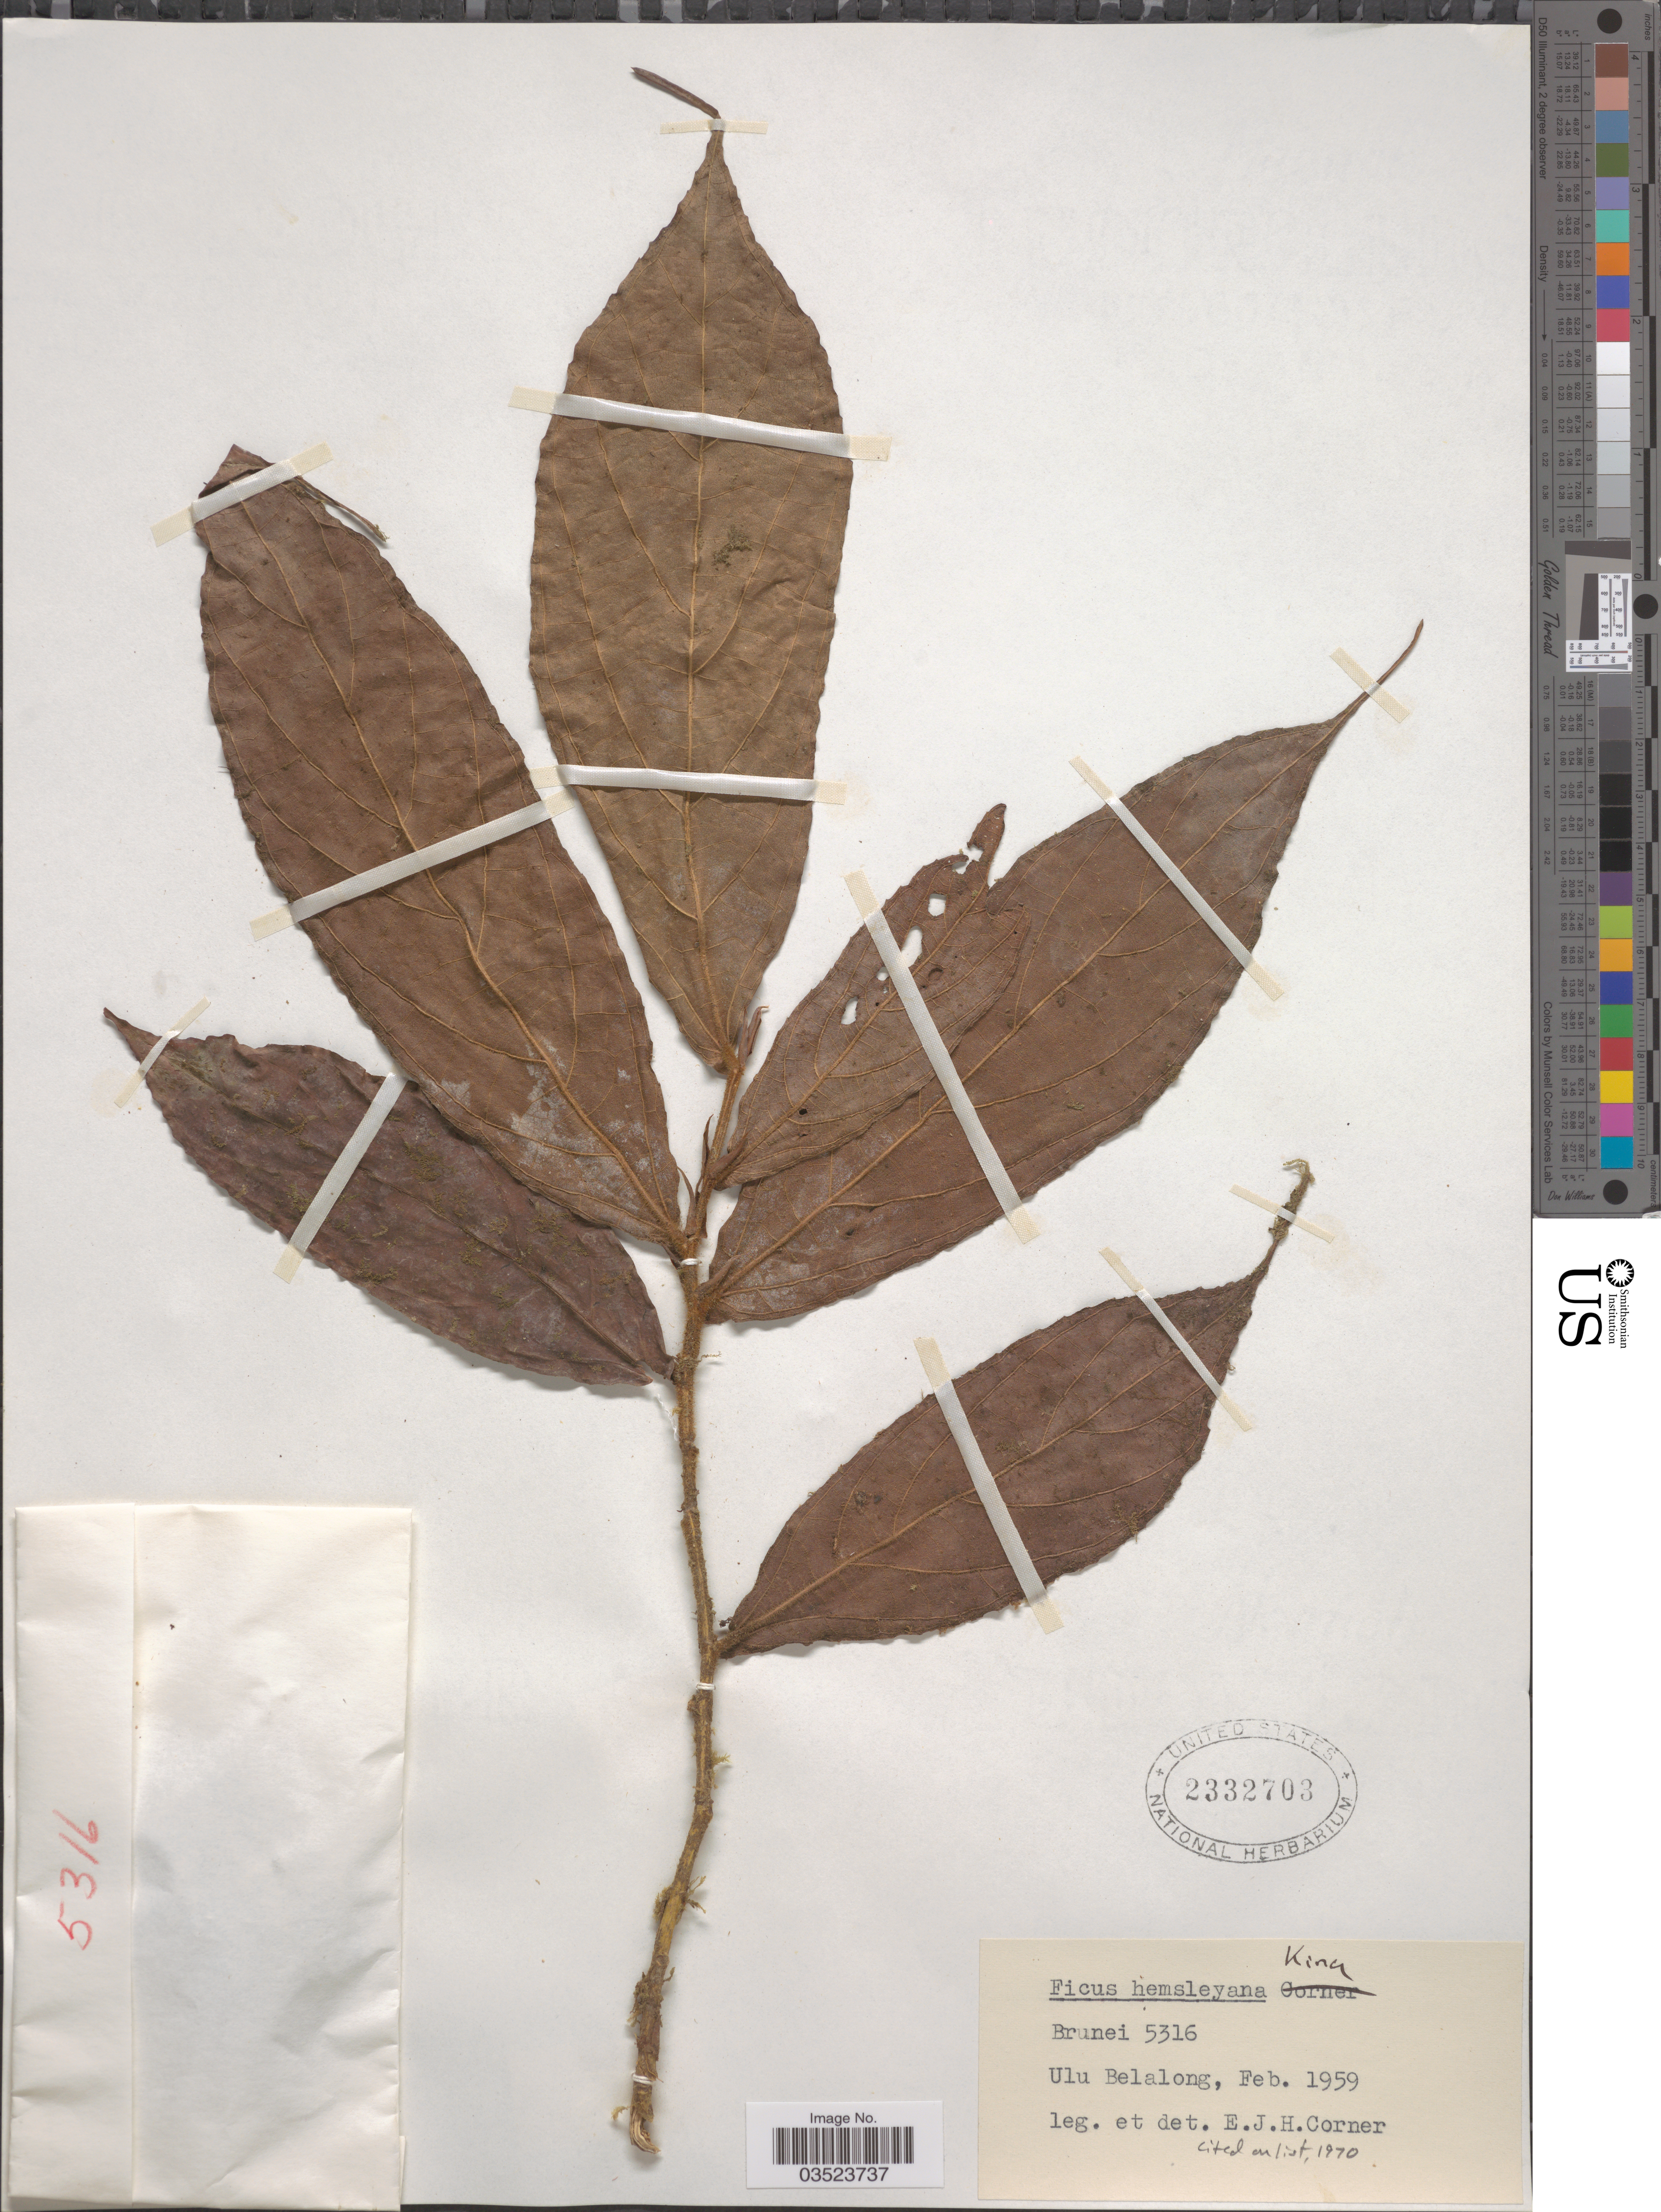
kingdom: Plantae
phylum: Tracheophyta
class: Magnoliopsida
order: Rosales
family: Moraceae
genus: Ficus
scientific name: Ficus hemsleyana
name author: King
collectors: E. Corner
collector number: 5316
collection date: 1959-02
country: Brunei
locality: Ulu Belalong.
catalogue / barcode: US 2332703